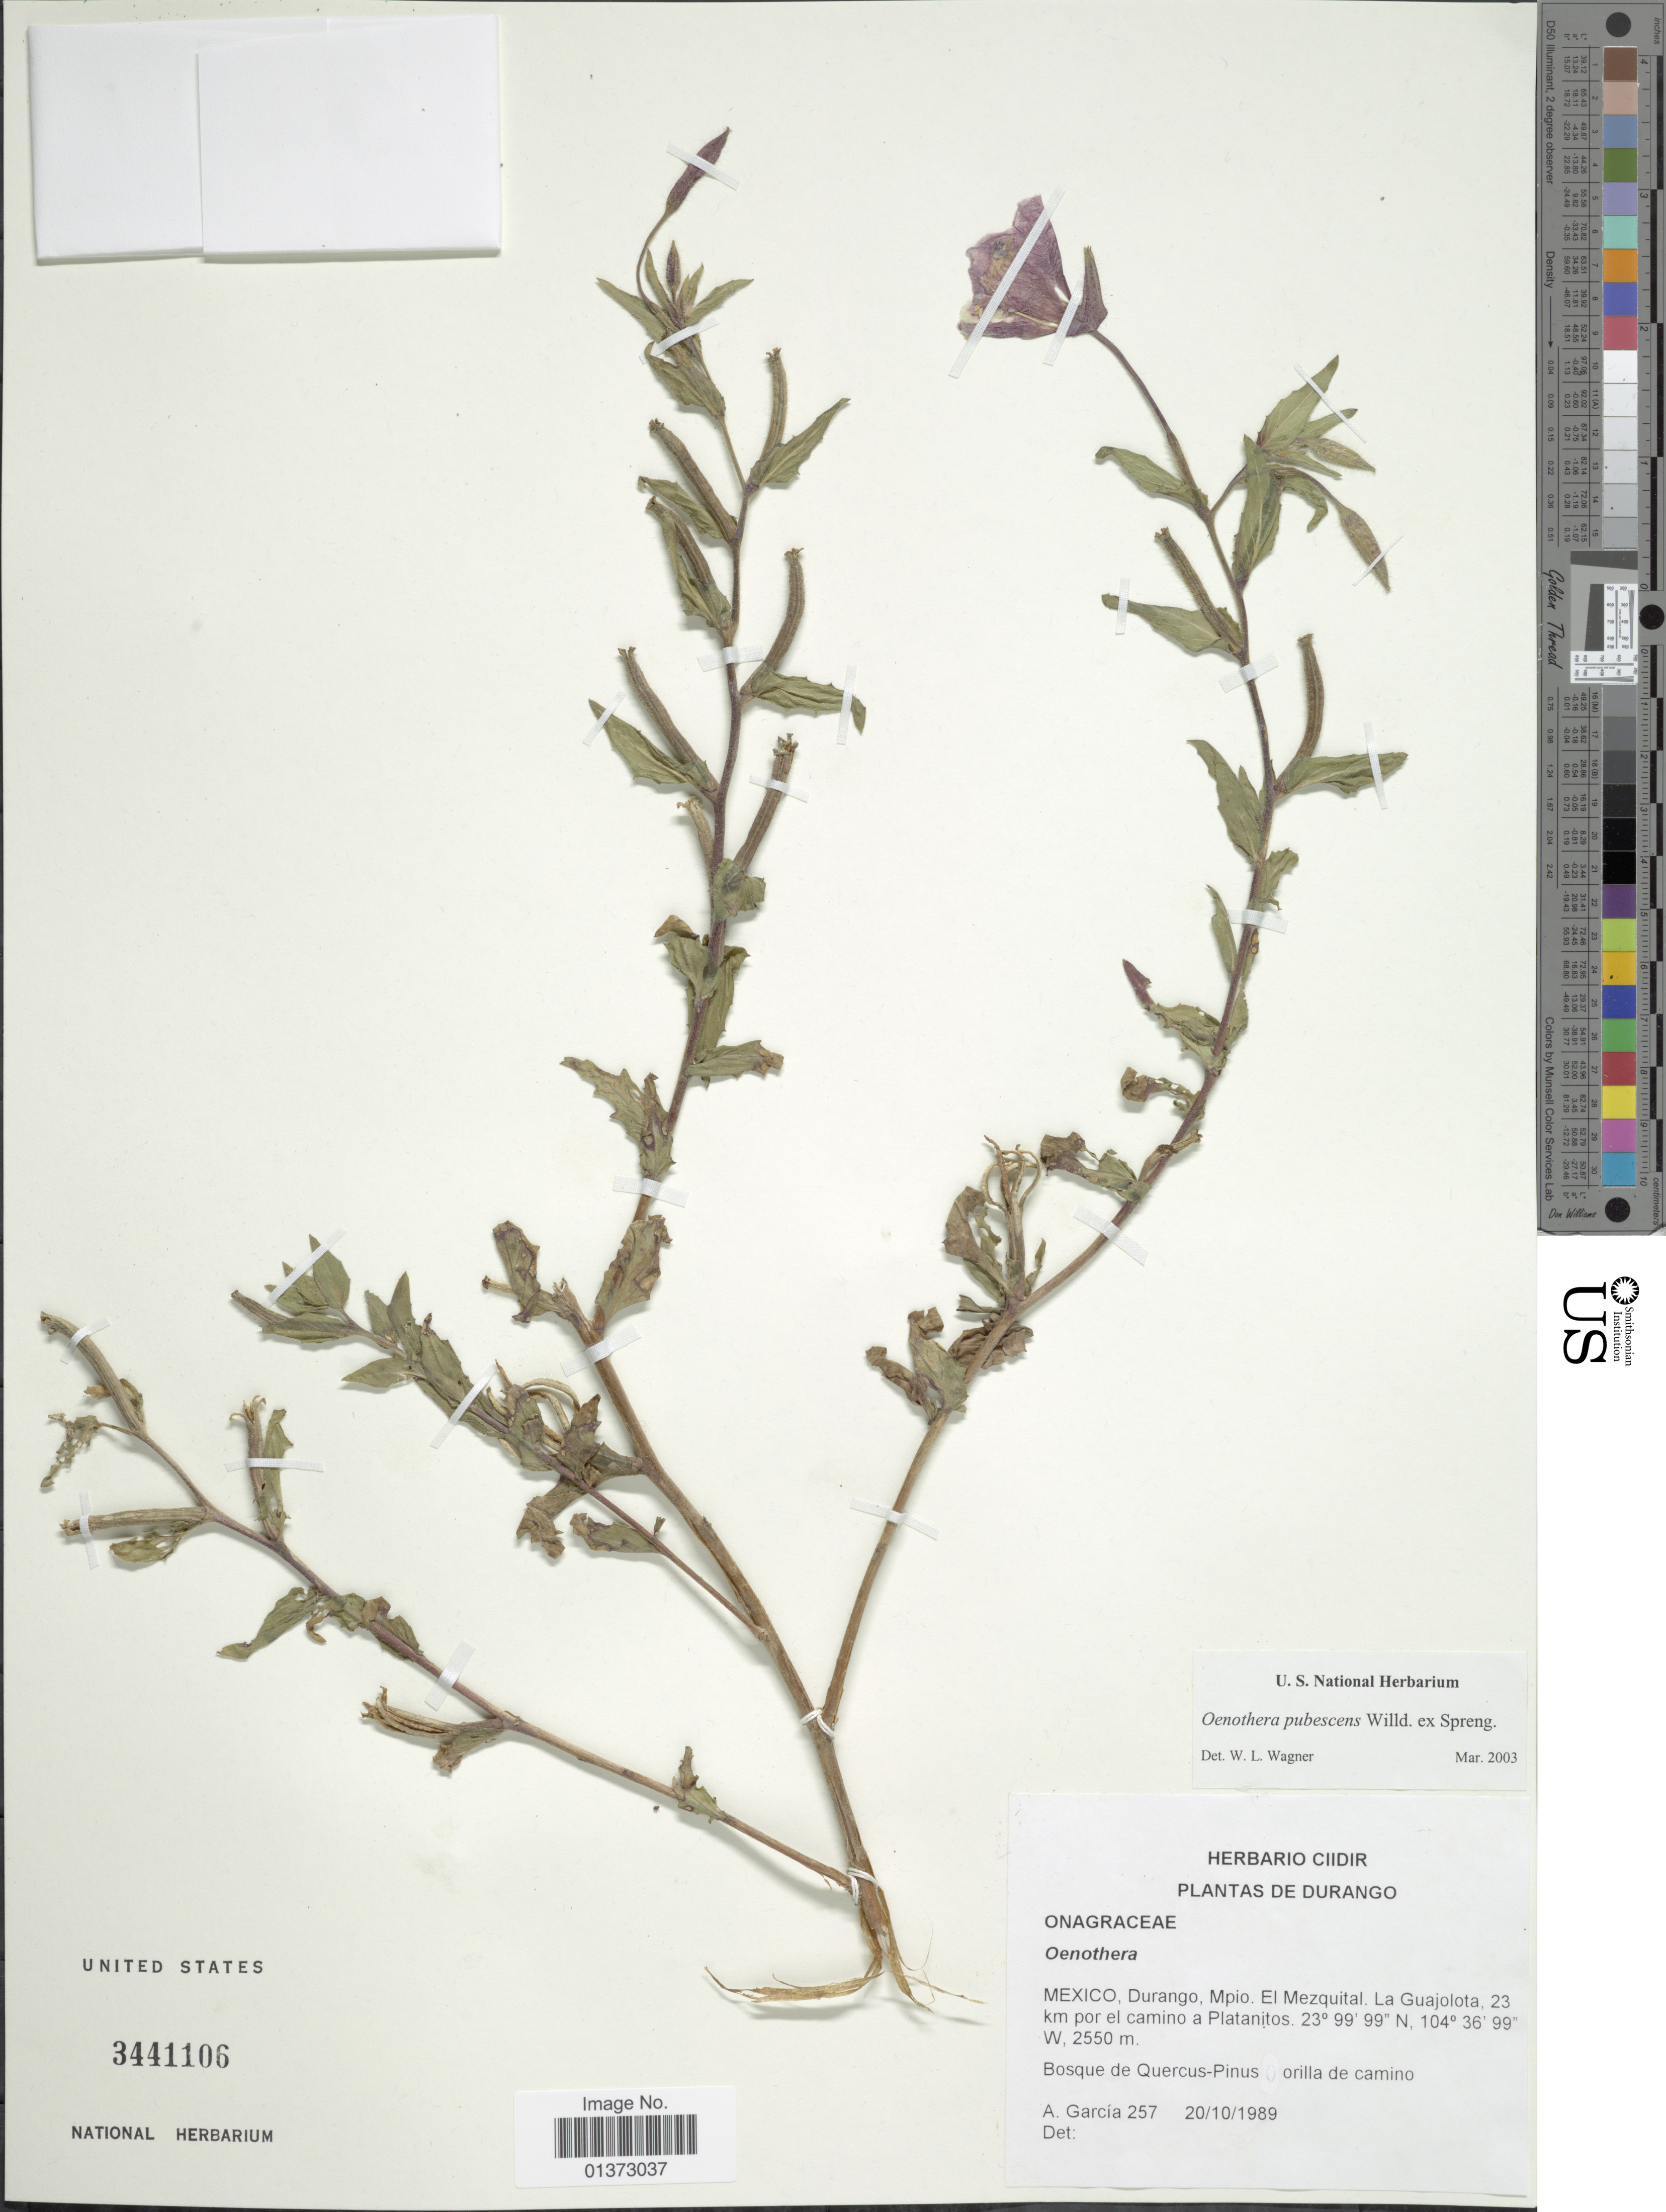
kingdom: Plantae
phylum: Tracheophyta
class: Magnoliopsida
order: Myrtales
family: Onagraceae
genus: Oenothera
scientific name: Oenothera pubescens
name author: Willd. ex Spreng.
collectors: A. García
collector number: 257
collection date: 1989-10-20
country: Mexico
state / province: Durango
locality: Mpio. El Mezquital, La Guajolota, 23 km por el camino a Platanitos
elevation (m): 2550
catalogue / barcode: US 3441106